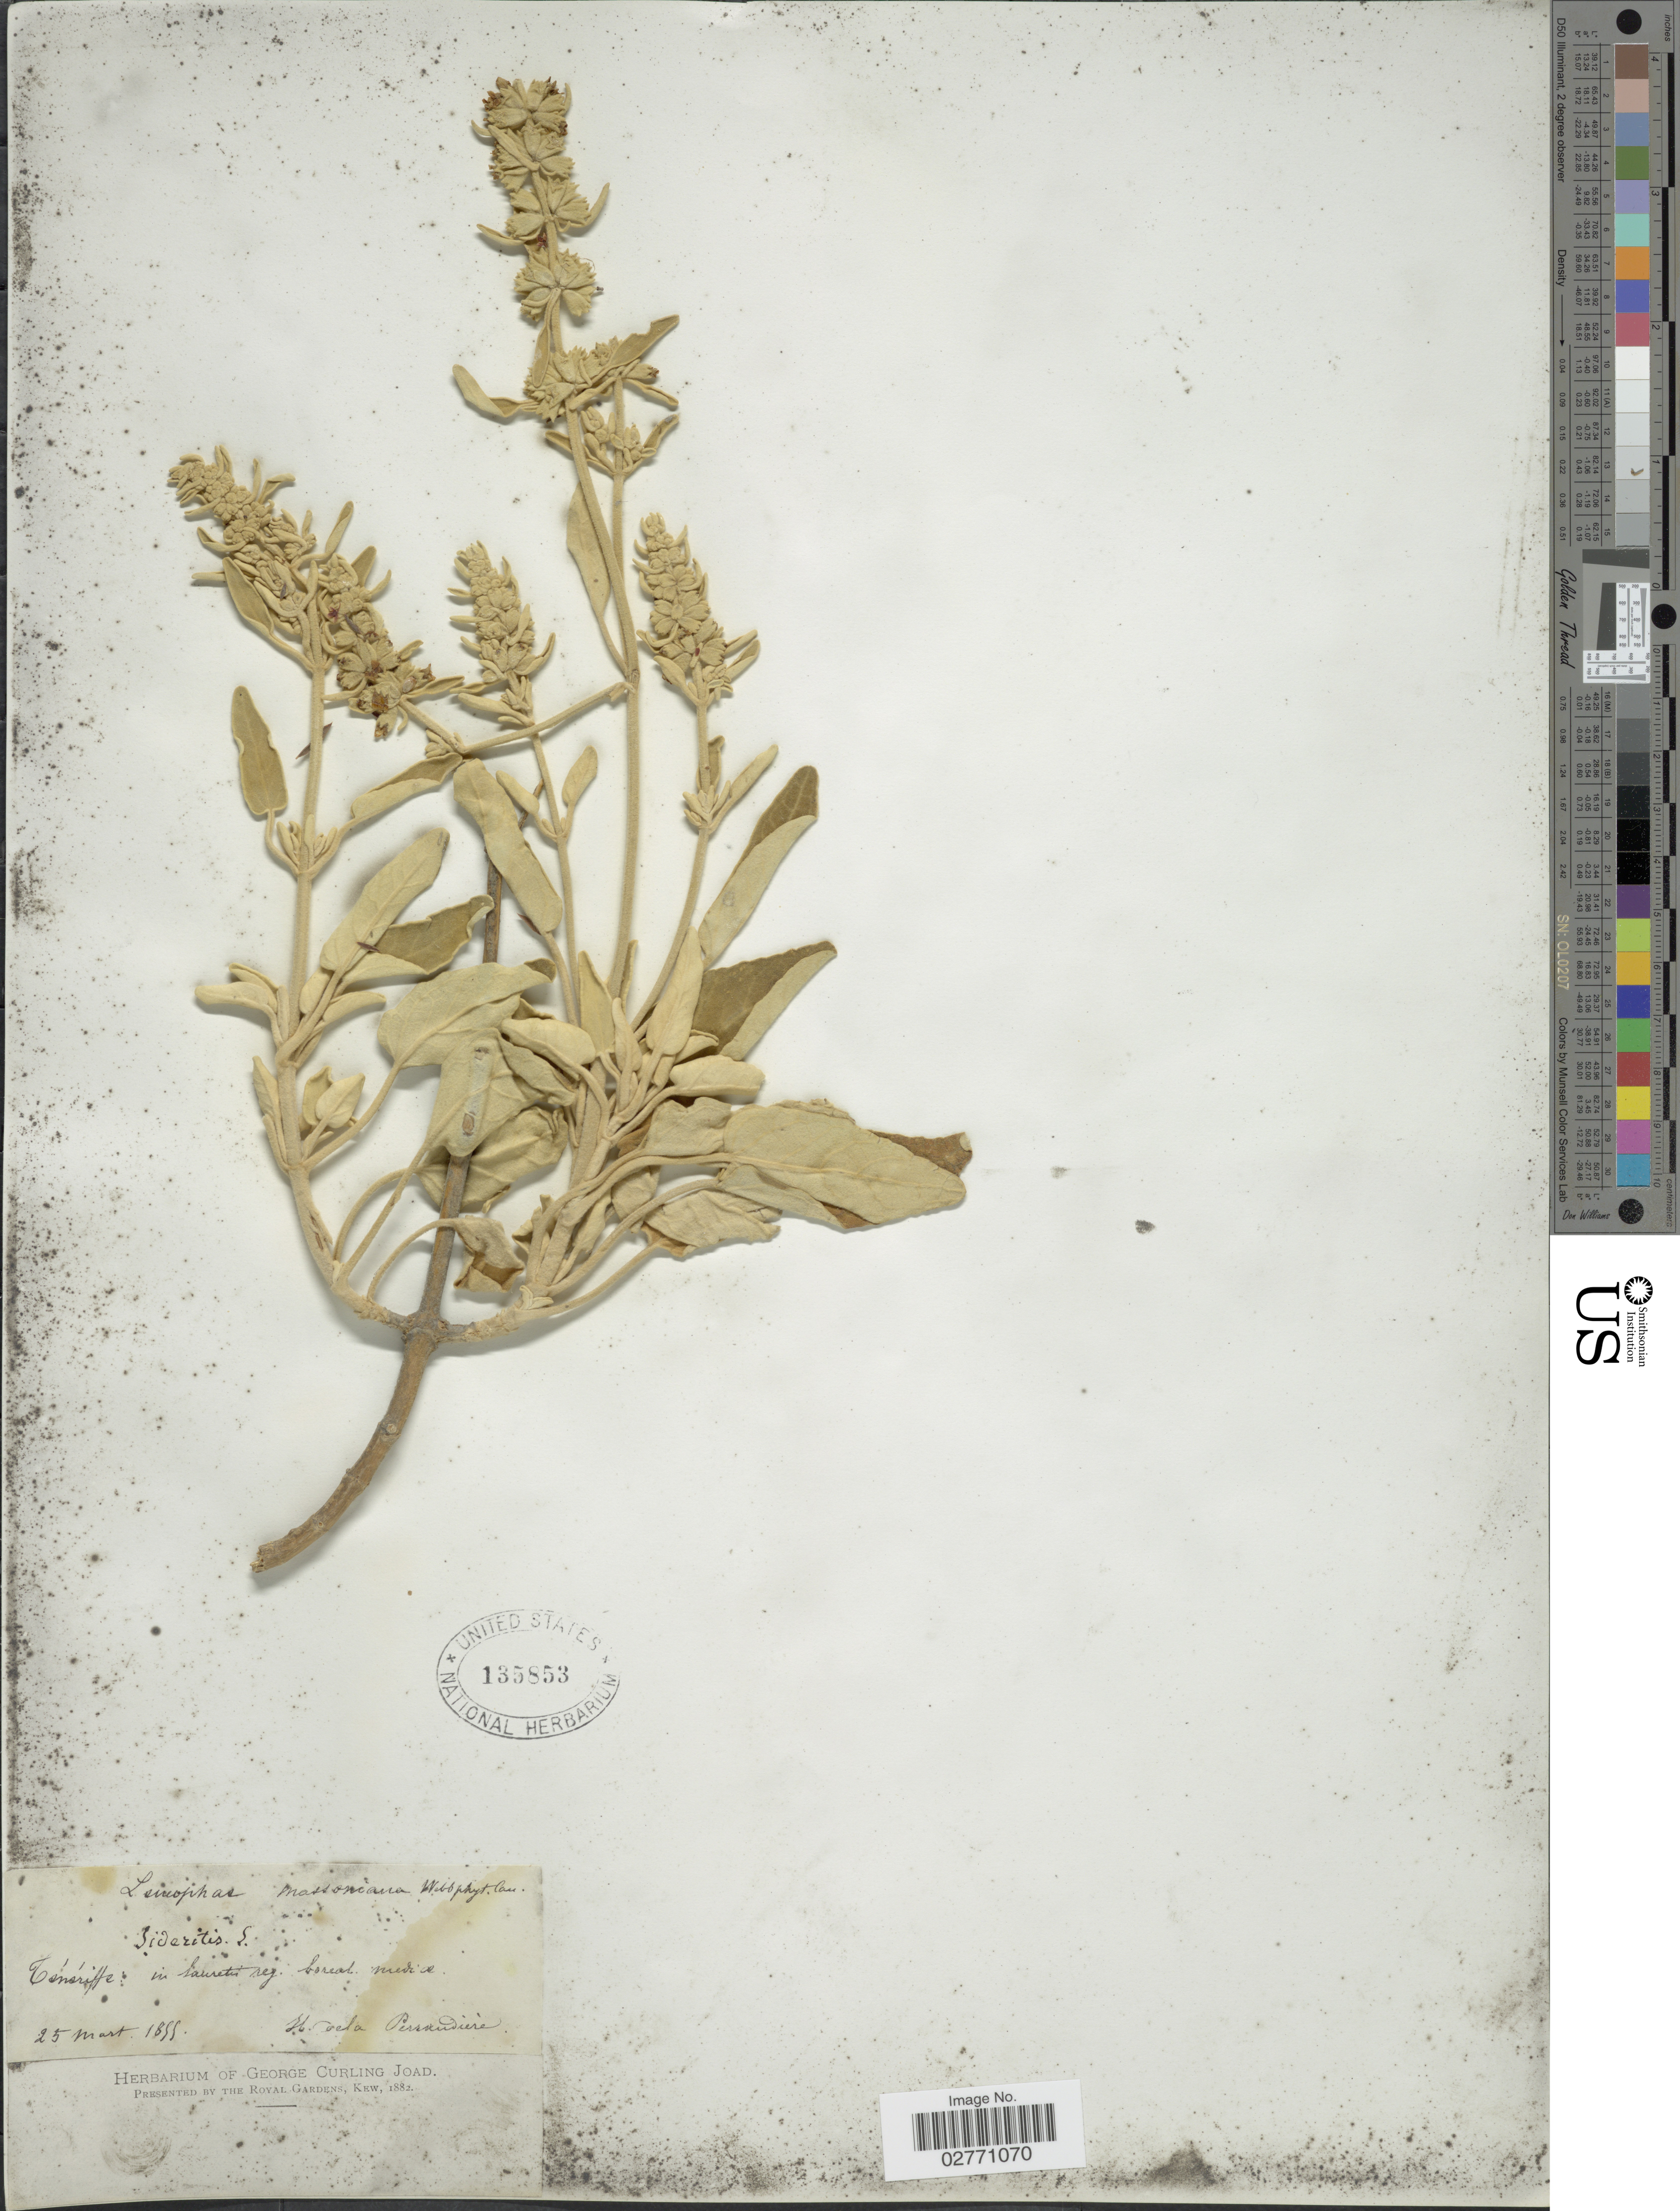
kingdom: Plantae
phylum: Tracheophyta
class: Magnoliopsida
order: Lamiales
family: Lamiaceae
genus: Sideritis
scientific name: Sideritis massoniana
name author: Benth.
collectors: H. de la Perraudière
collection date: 1855-03-25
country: Spain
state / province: Canarias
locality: Ténériffe: in laureti reg. boreal mediae.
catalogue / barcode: US 135853